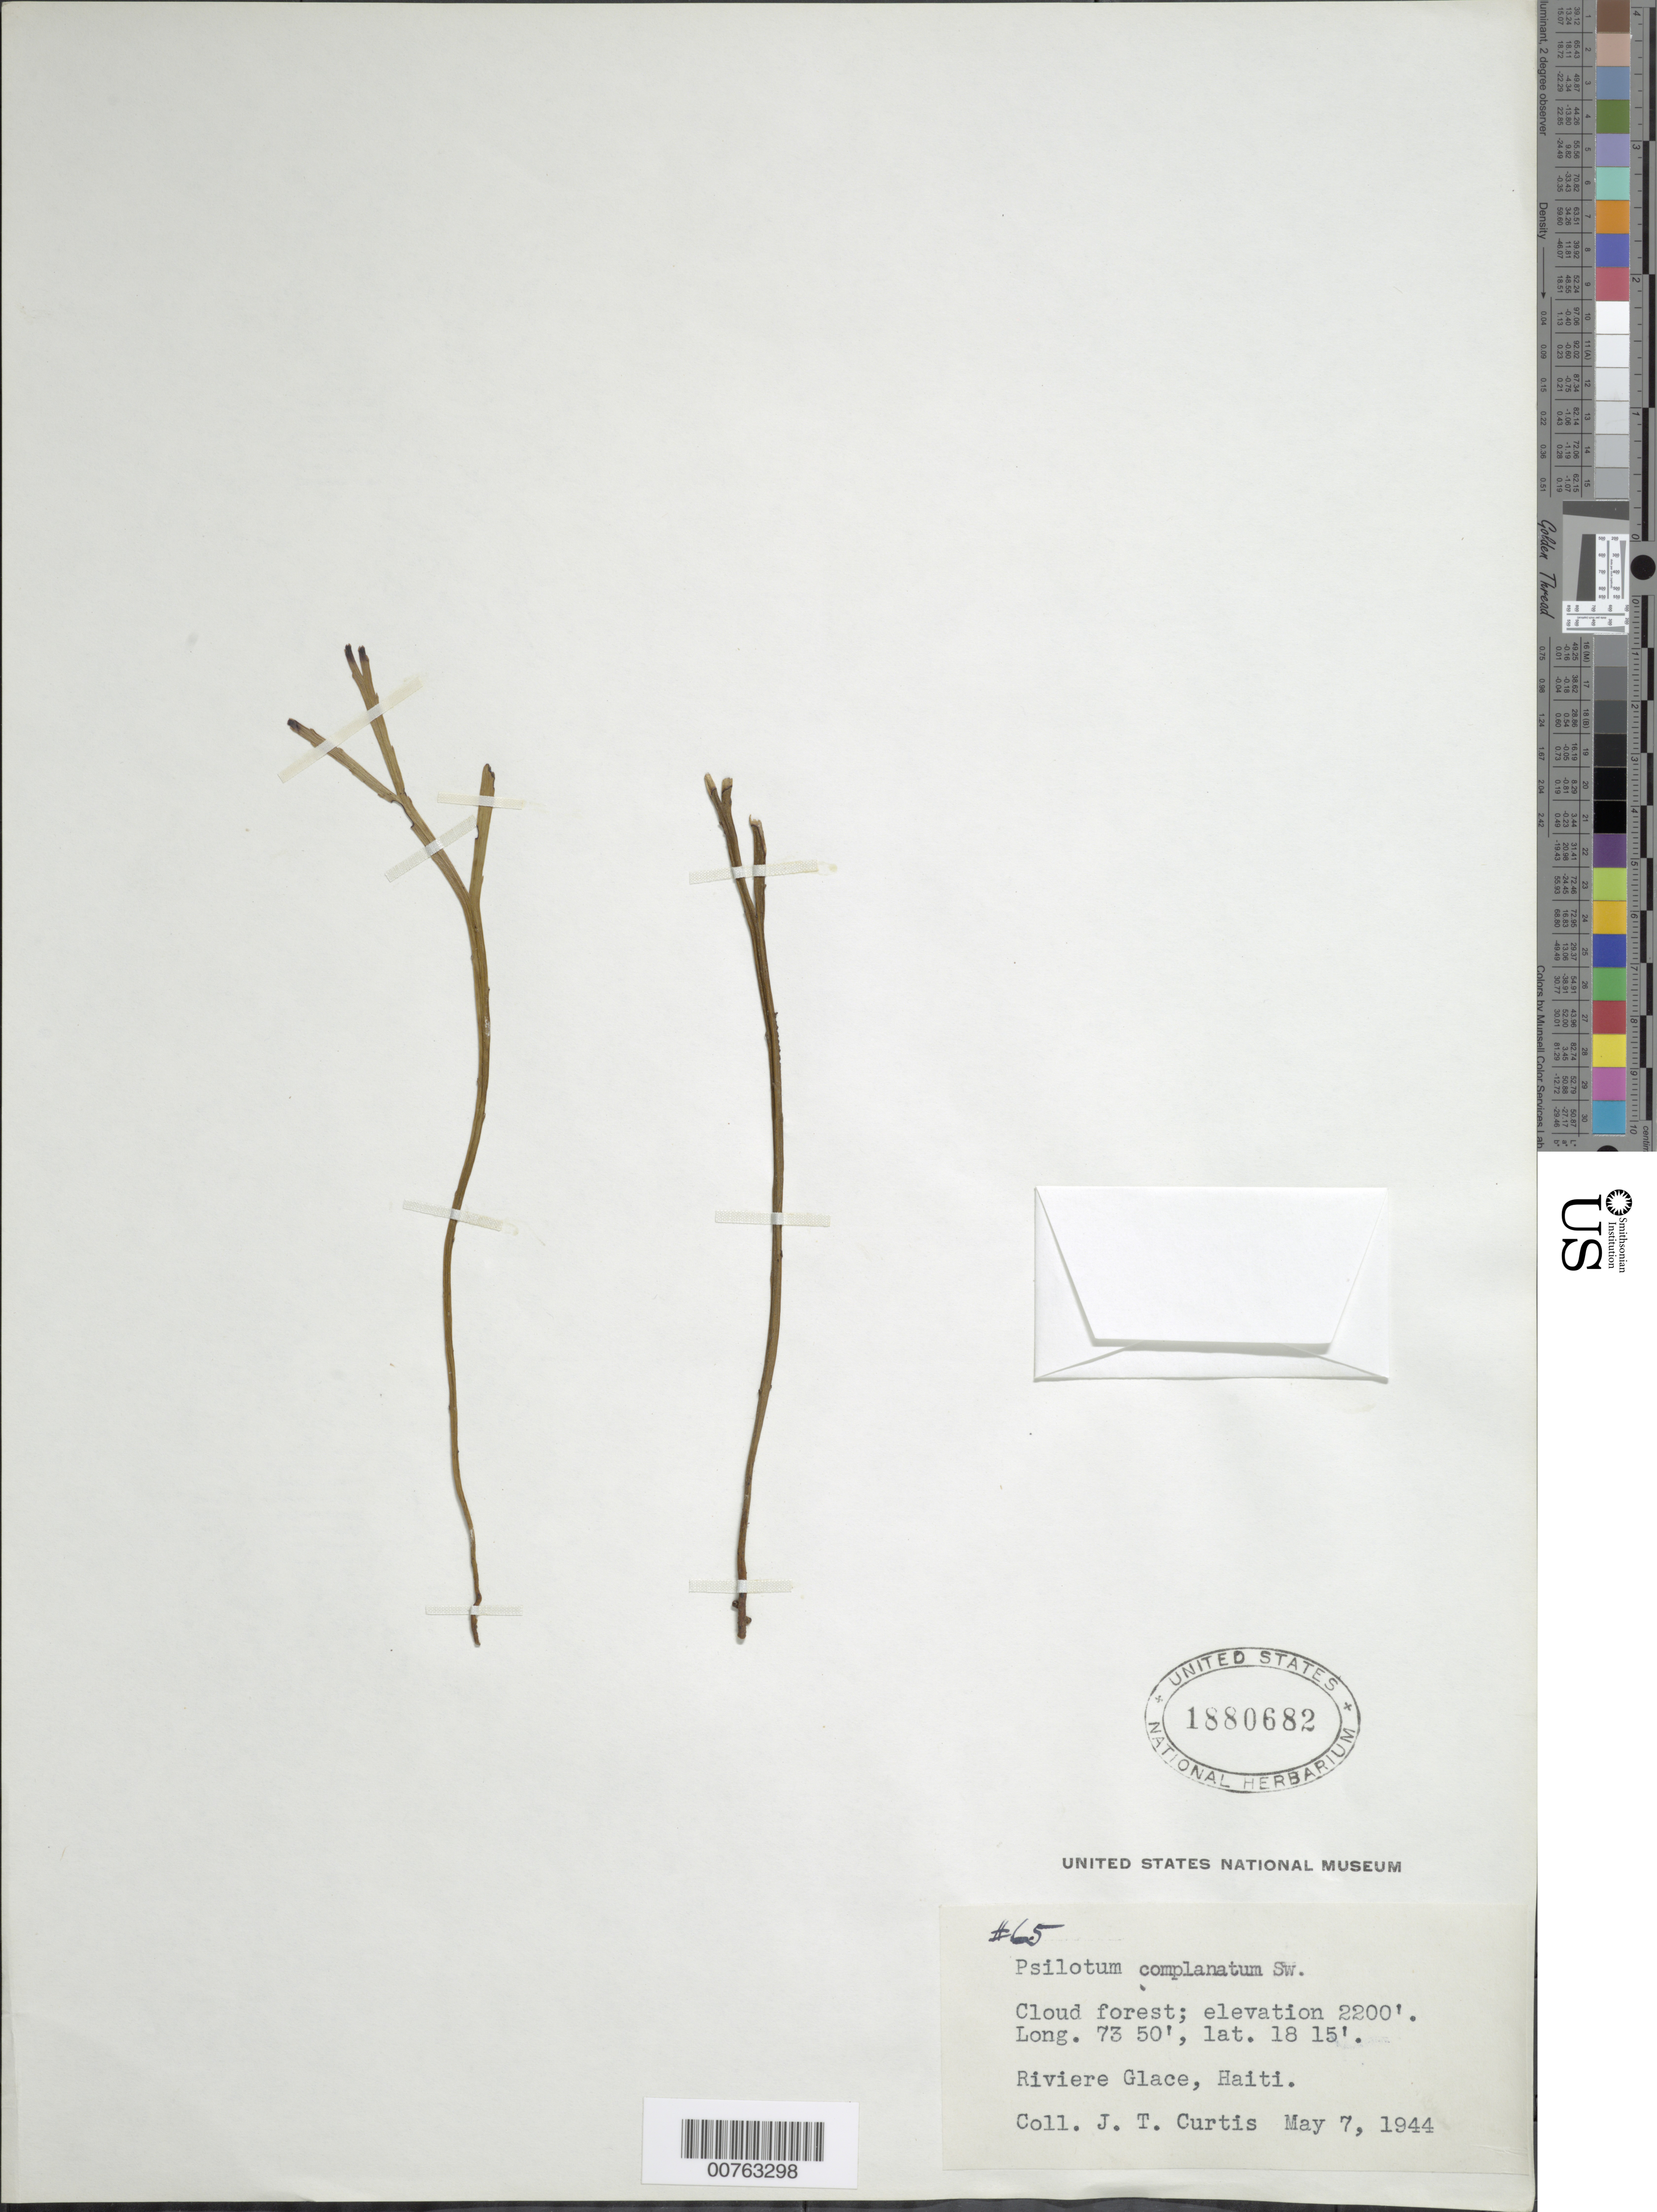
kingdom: Plantae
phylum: Tracheophyta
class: Polypodiopsida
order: Psilotales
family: Psilotaceae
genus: Psilotum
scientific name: Psilotum complanatum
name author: Sw.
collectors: J. Curtis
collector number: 65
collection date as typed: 07 May 1944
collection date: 1944-05-07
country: Haiti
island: Hispaniola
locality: Riviere Glace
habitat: Cloud forest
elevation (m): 671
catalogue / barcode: US 1880682